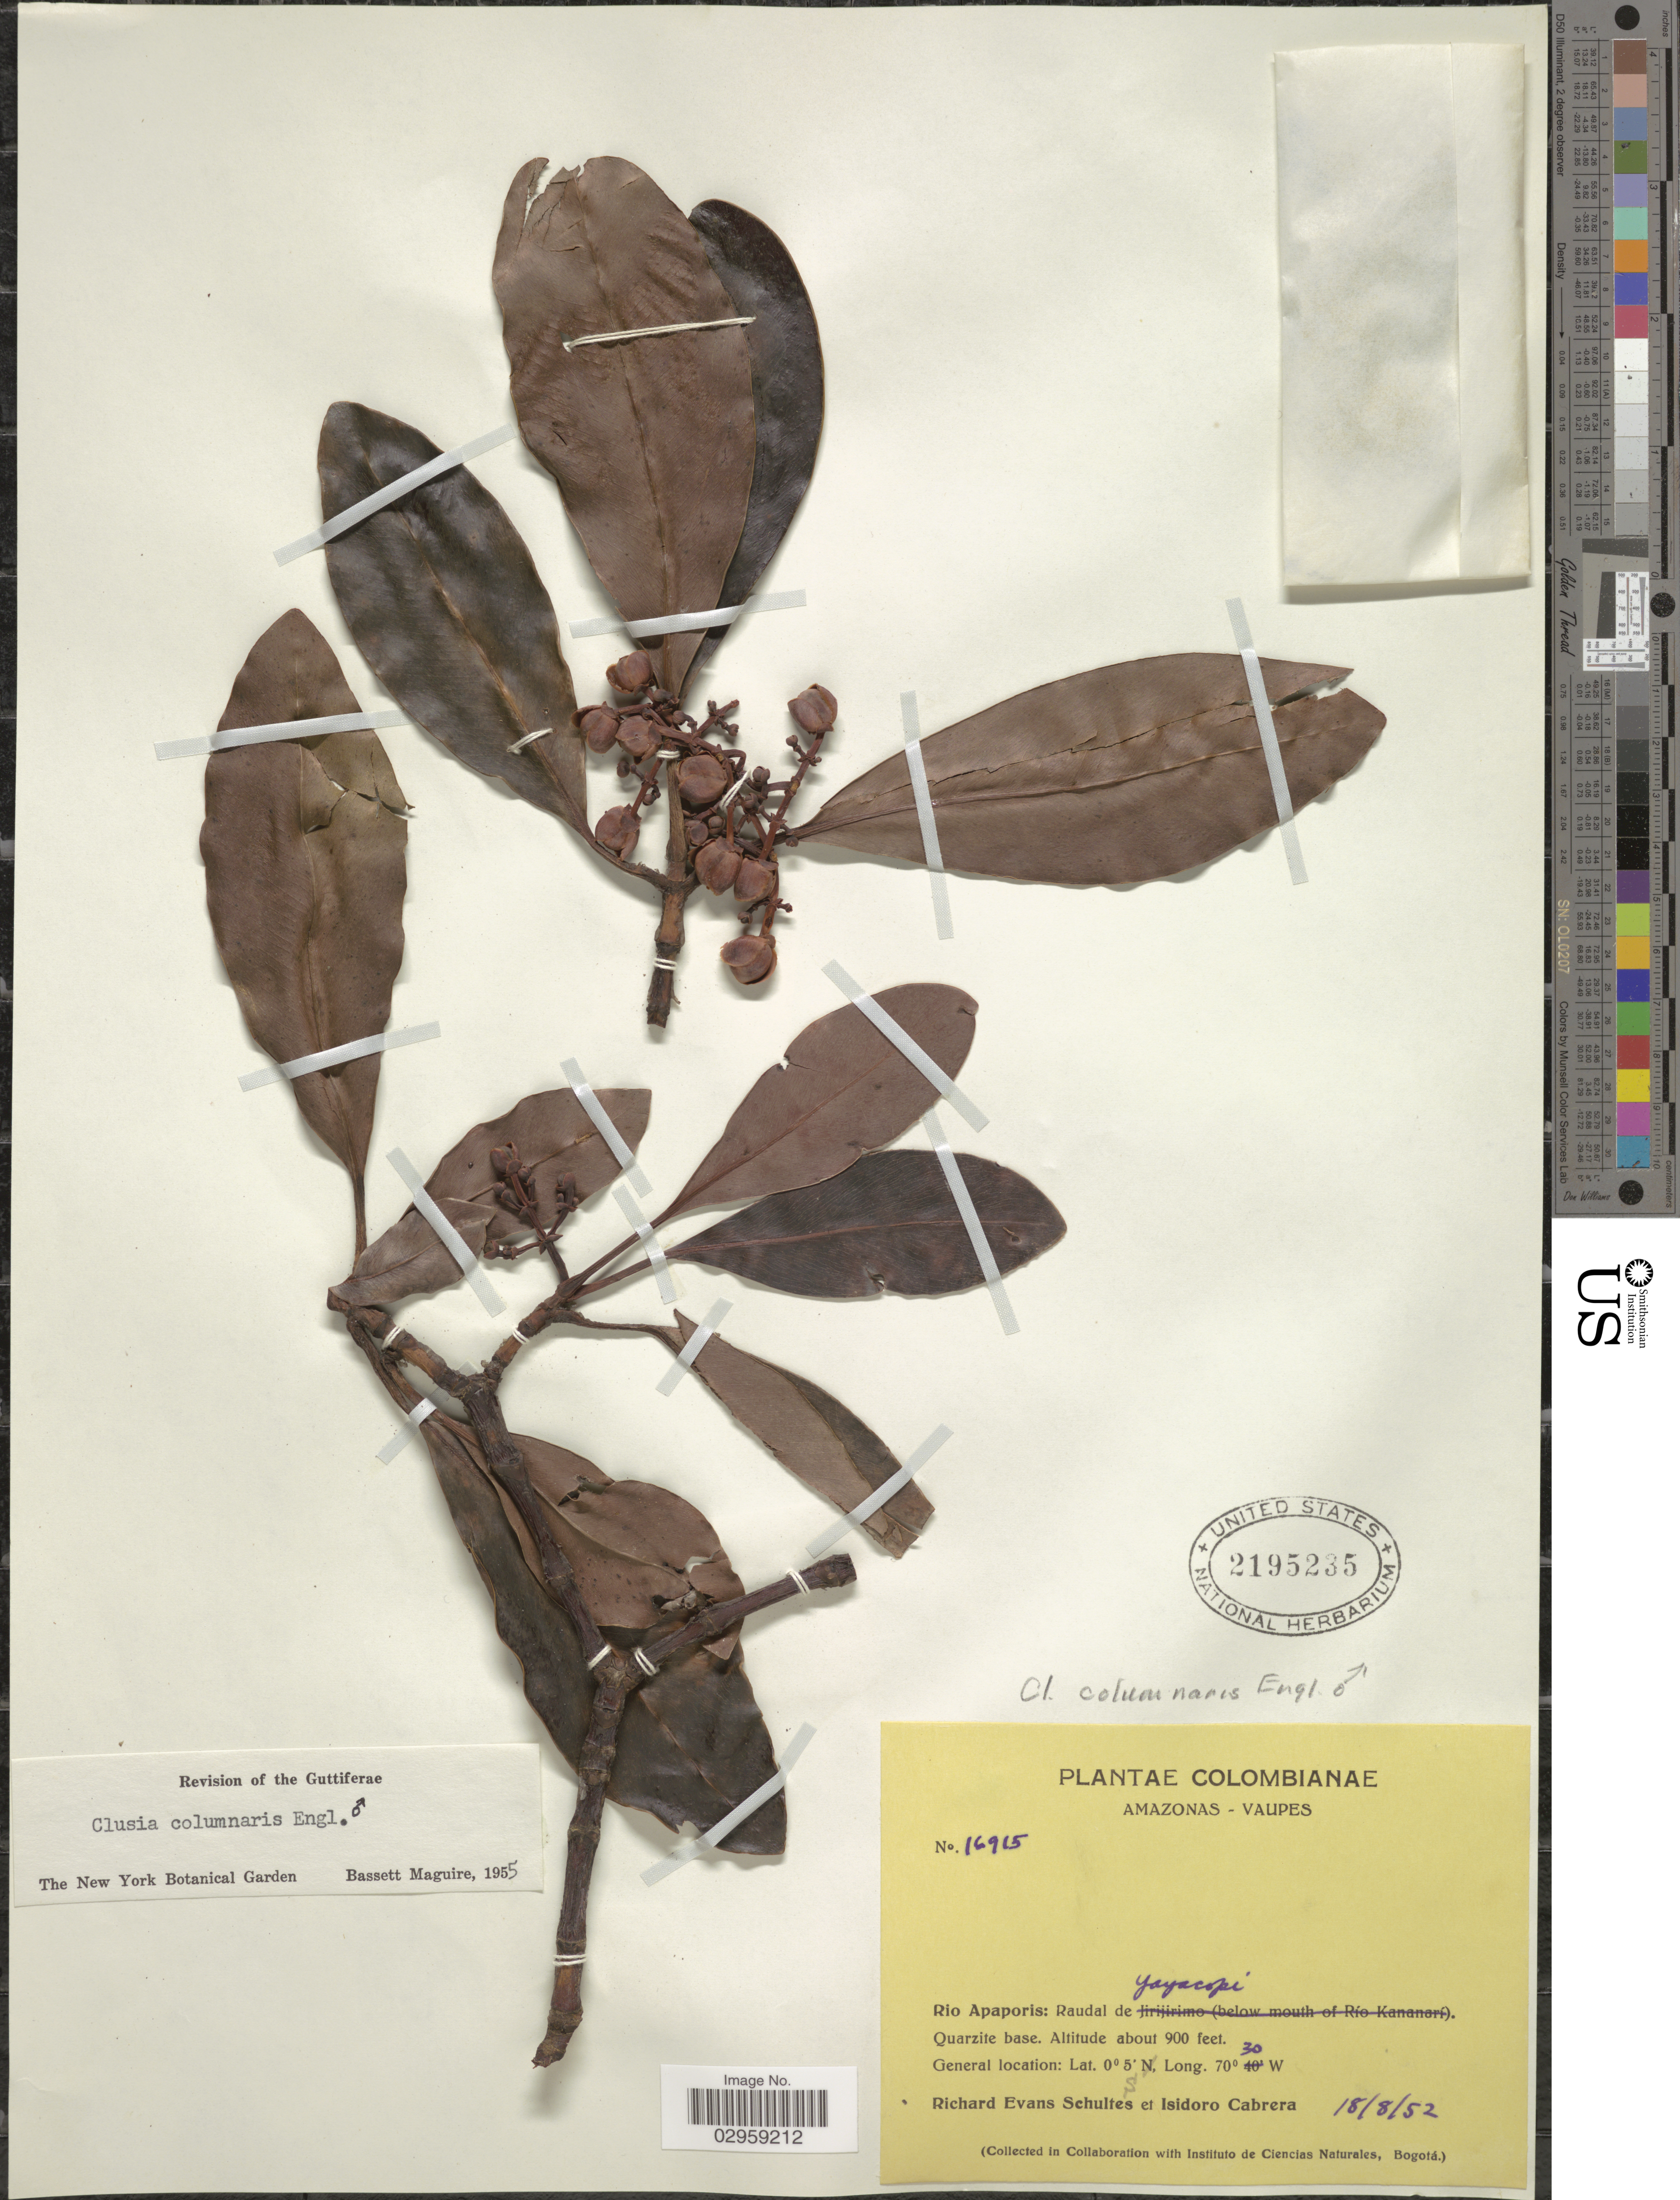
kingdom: Plantae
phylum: Tracheophyta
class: Magnoliopsida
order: Malpighiales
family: Clusiaceae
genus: Clusia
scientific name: Clusia columnaris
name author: Engl.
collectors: R. E. Schultes & I. Cabrera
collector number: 16915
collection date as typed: Transcribed d/m/y: 18/8/52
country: Colombia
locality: Amazonas-Vaupés. Río Apaporis, Raudal Yayacopi. Quarzite base.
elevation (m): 274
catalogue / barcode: US 2195235